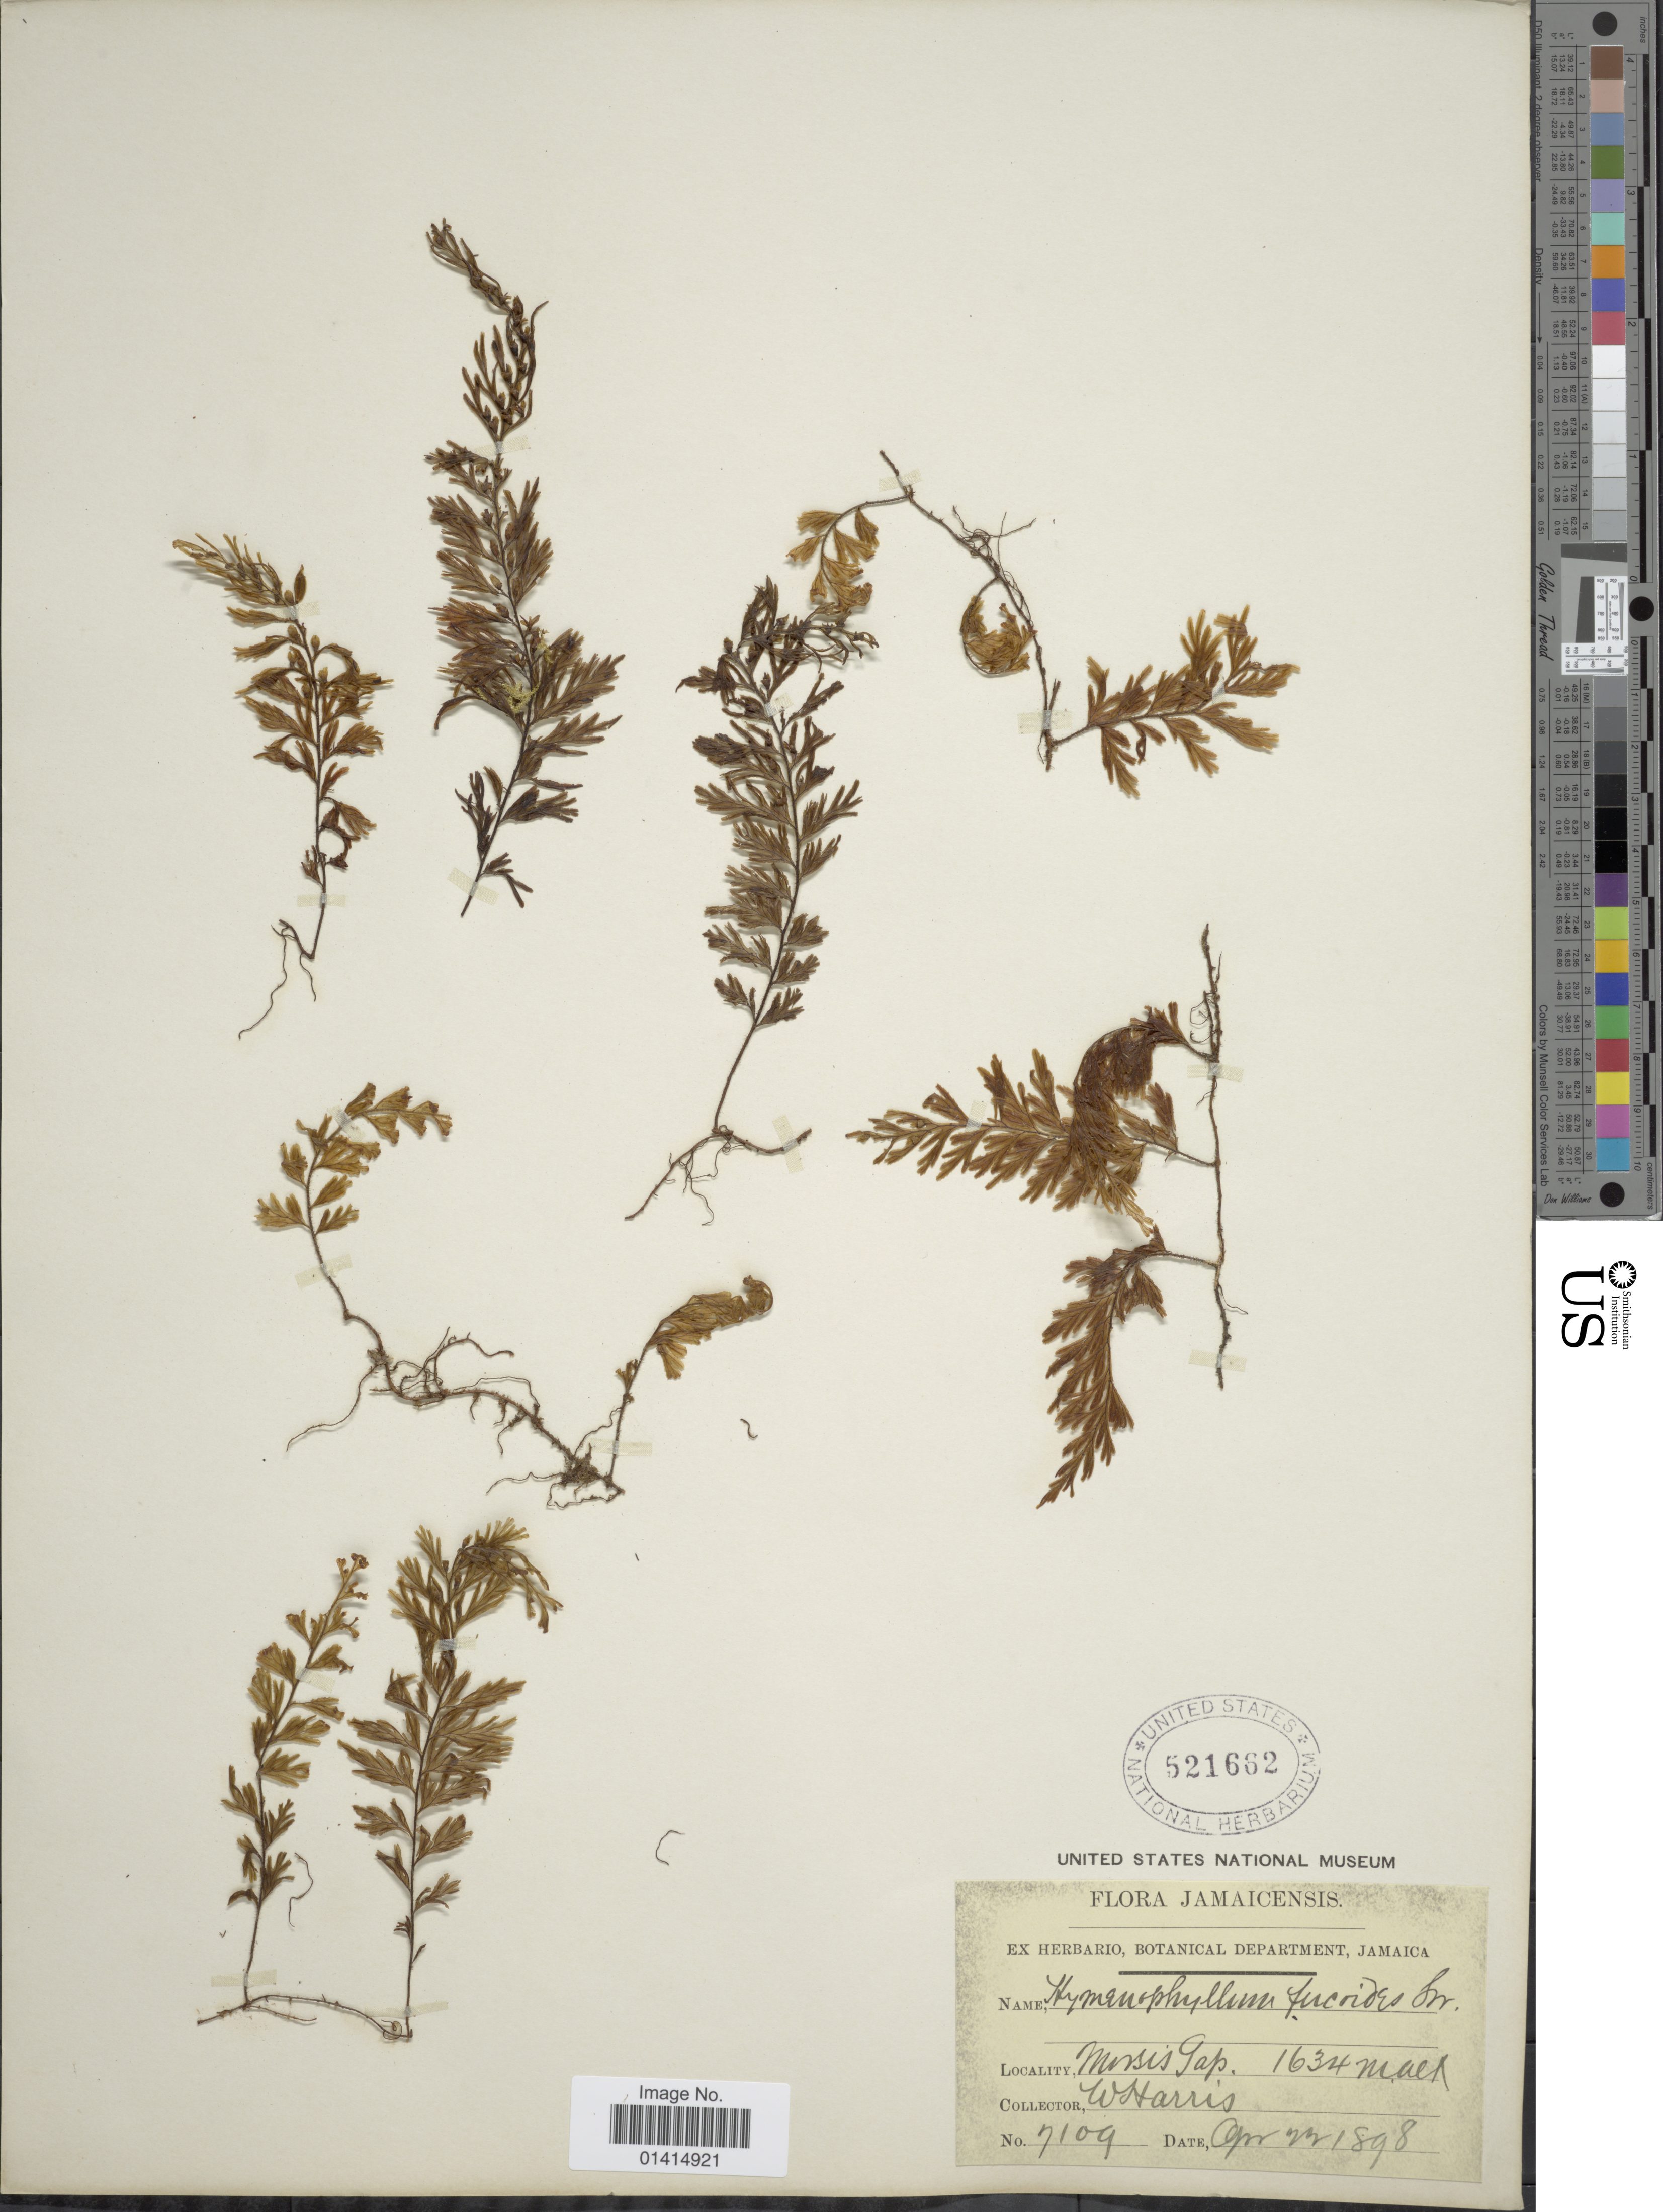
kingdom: Plantae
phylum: Tracheophyta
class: Polypodiopsida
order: Hymenophyllales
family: Hymenophyllaceae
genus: Hymenophyllum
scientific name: Hymenophyllum fucoides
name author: (Sw.) Sw.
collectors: W. Harris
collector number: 7109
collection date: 1898-04-22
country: Jamaica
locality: Mossis Gap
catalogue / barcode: US 521662